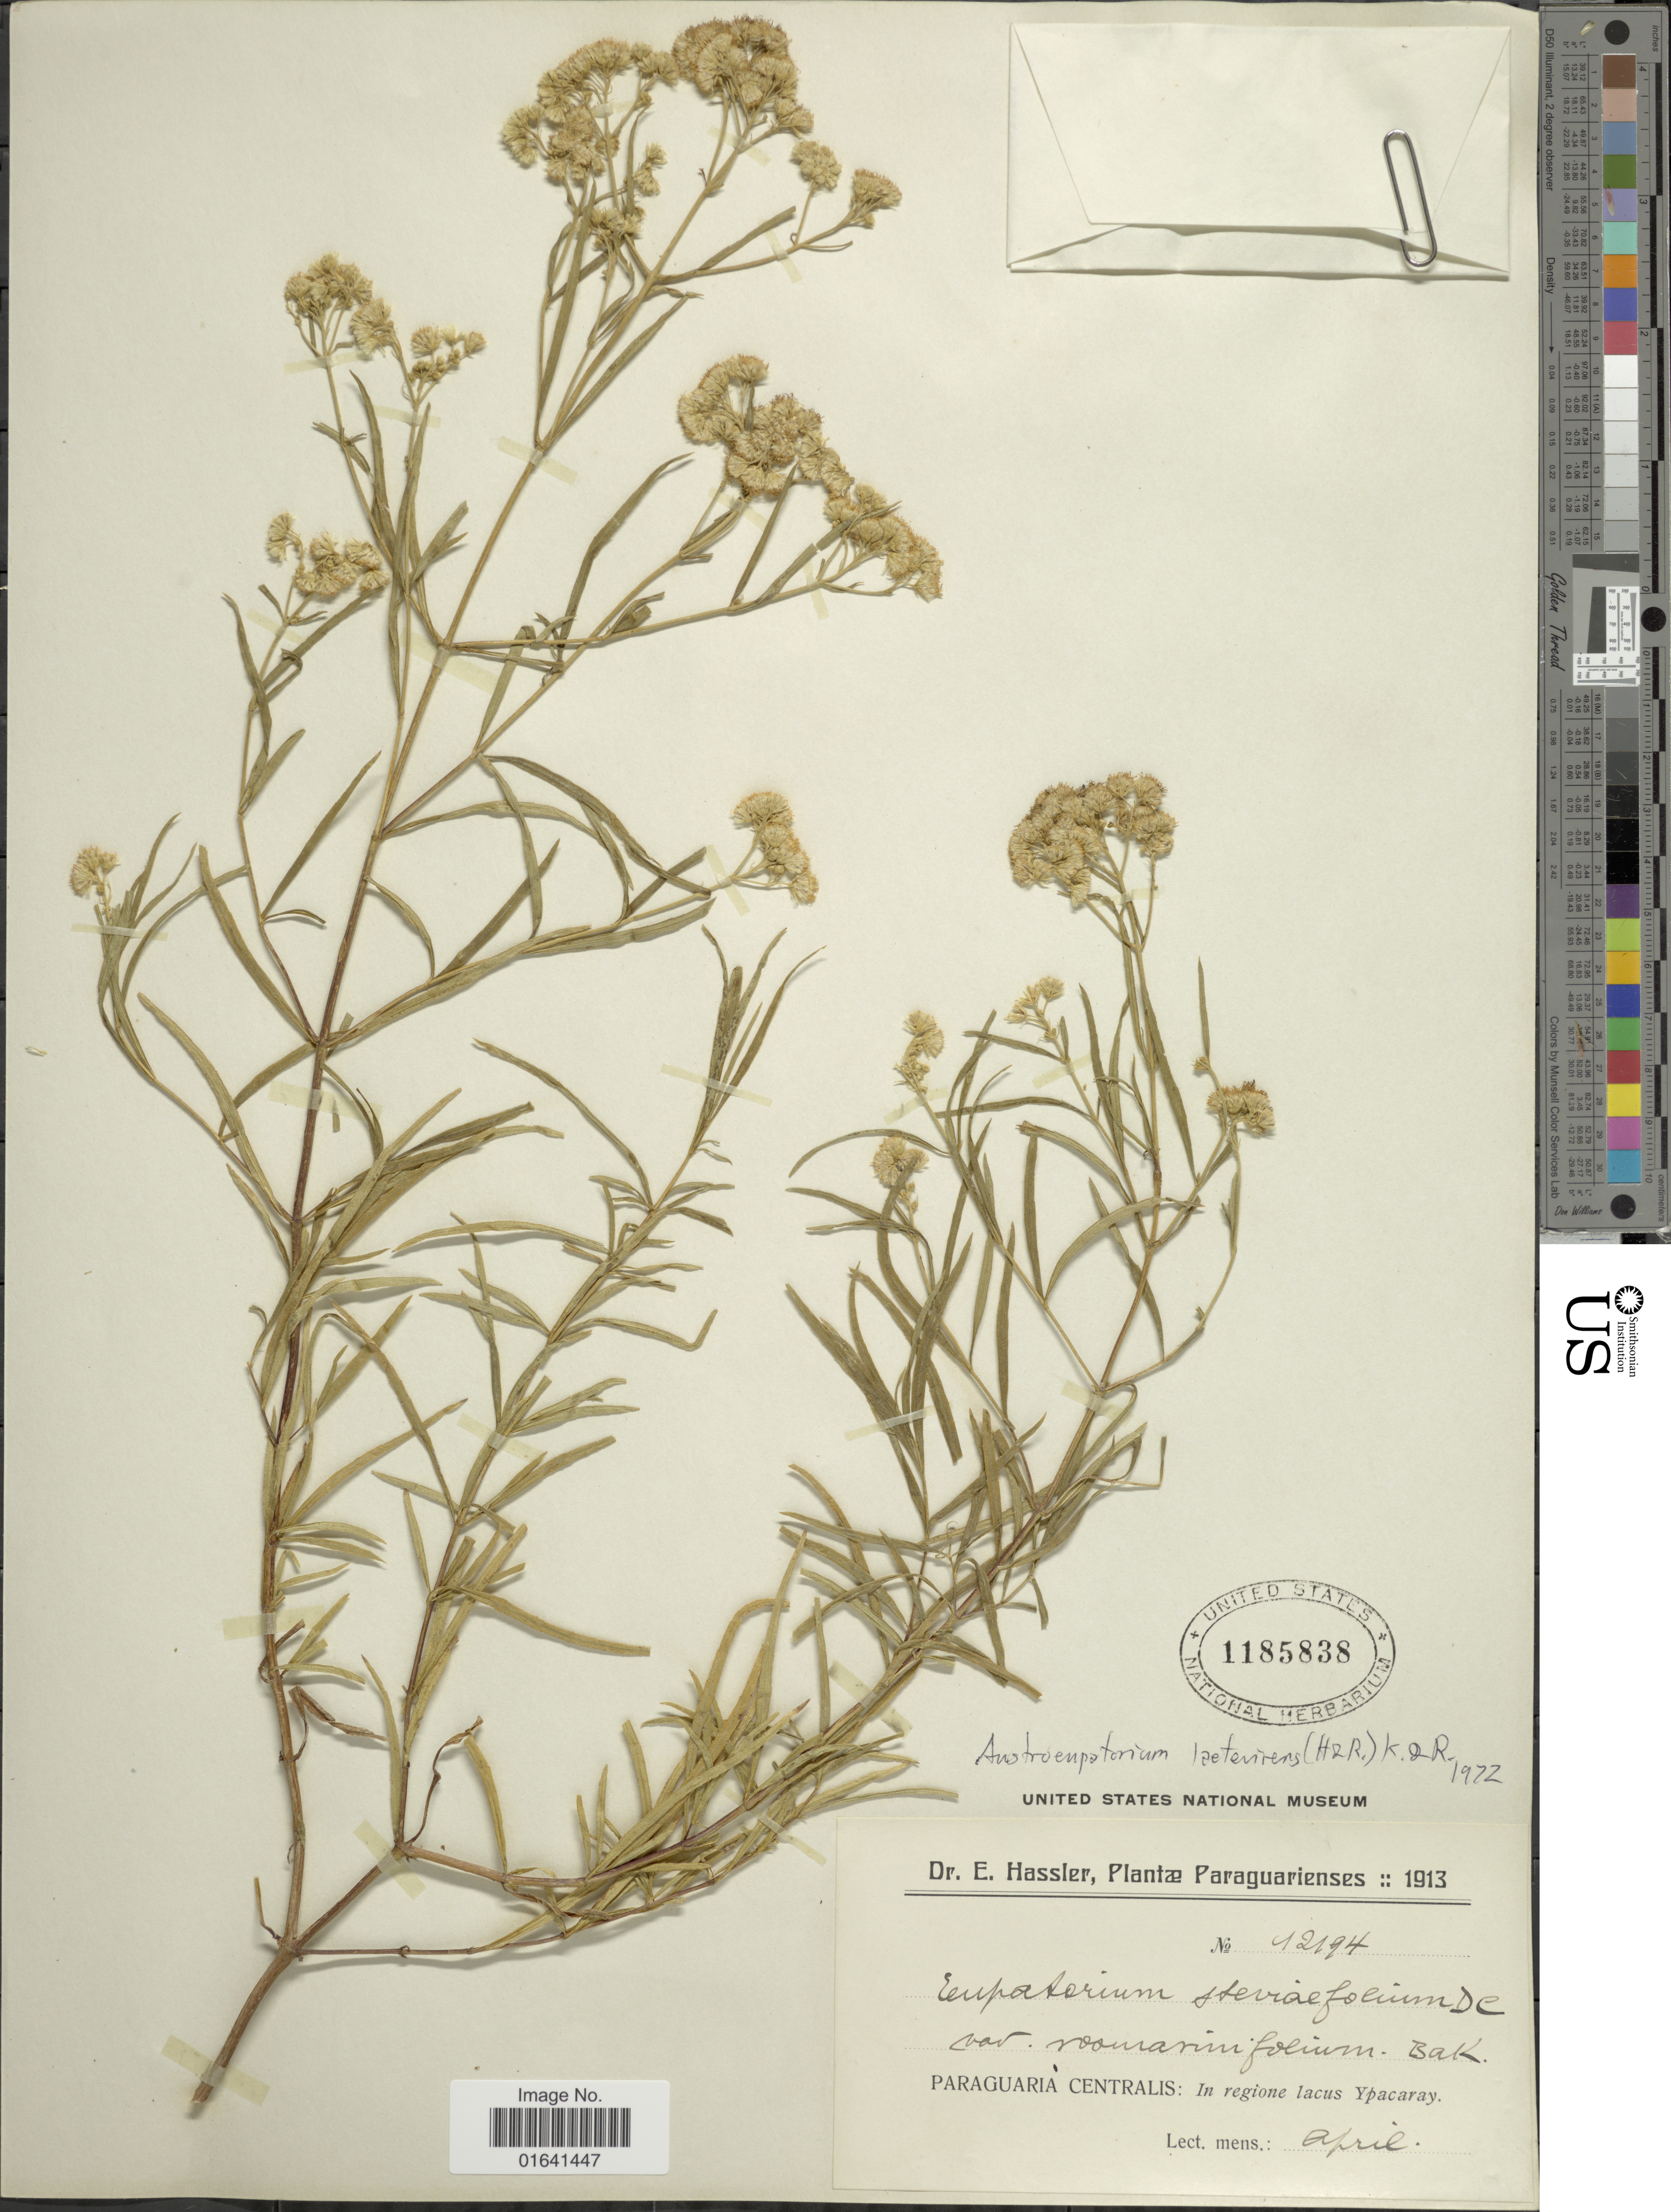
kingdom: Plantae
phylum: Tracheophyta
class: Magnoliopsida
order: Asterales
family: Asteraceae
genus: Austroeupatorium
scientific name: Austroeupatorium laete-virens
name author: (Hook. & Arn.) R.M. King & H. Rob.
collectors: E. Hassler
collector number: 12194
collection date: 1913-04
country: Paraguay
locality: Paraguaria Centralis: In regione lacus Ypacaray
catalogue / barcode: US 1185838